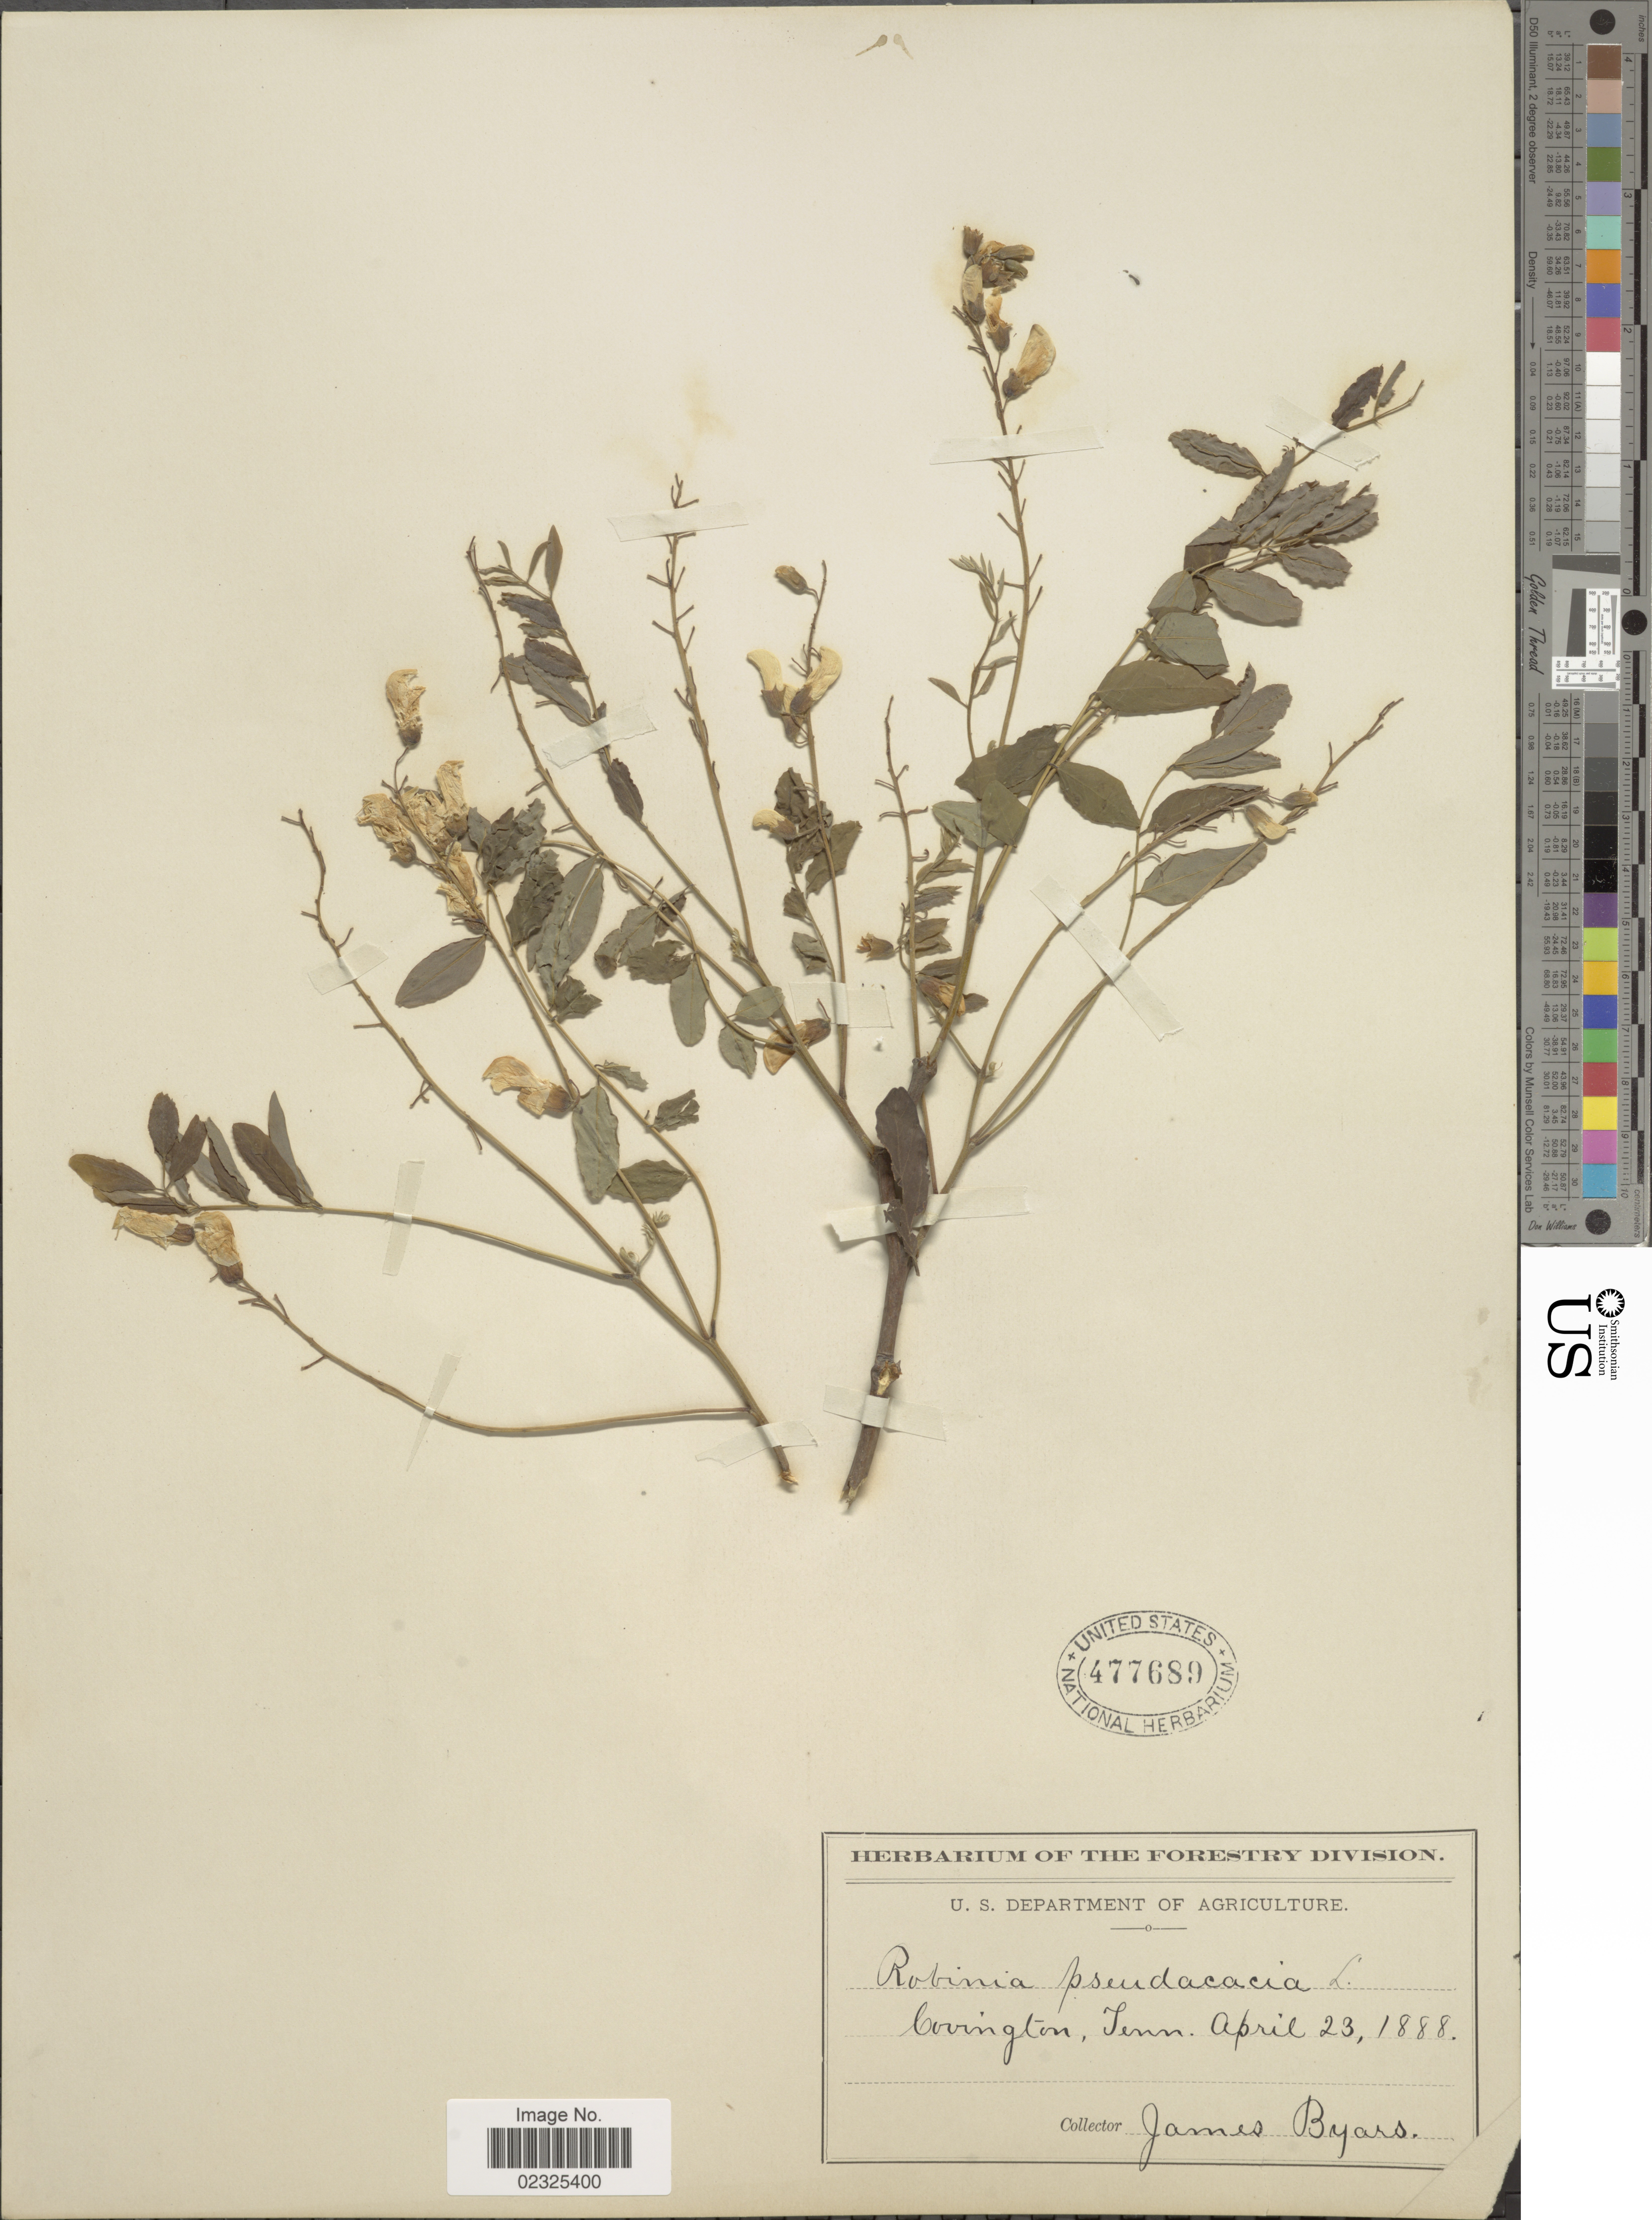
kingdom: Plantae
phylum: Tracheophyta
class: Magnoliopsida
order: Fabales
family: Fabaceae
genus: Robinia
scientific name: Robinia pseudoacacia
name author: L.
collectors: J. Byars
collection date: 1888-04-23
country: United States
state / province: Tennessee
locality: Covington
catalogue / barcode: US 477689